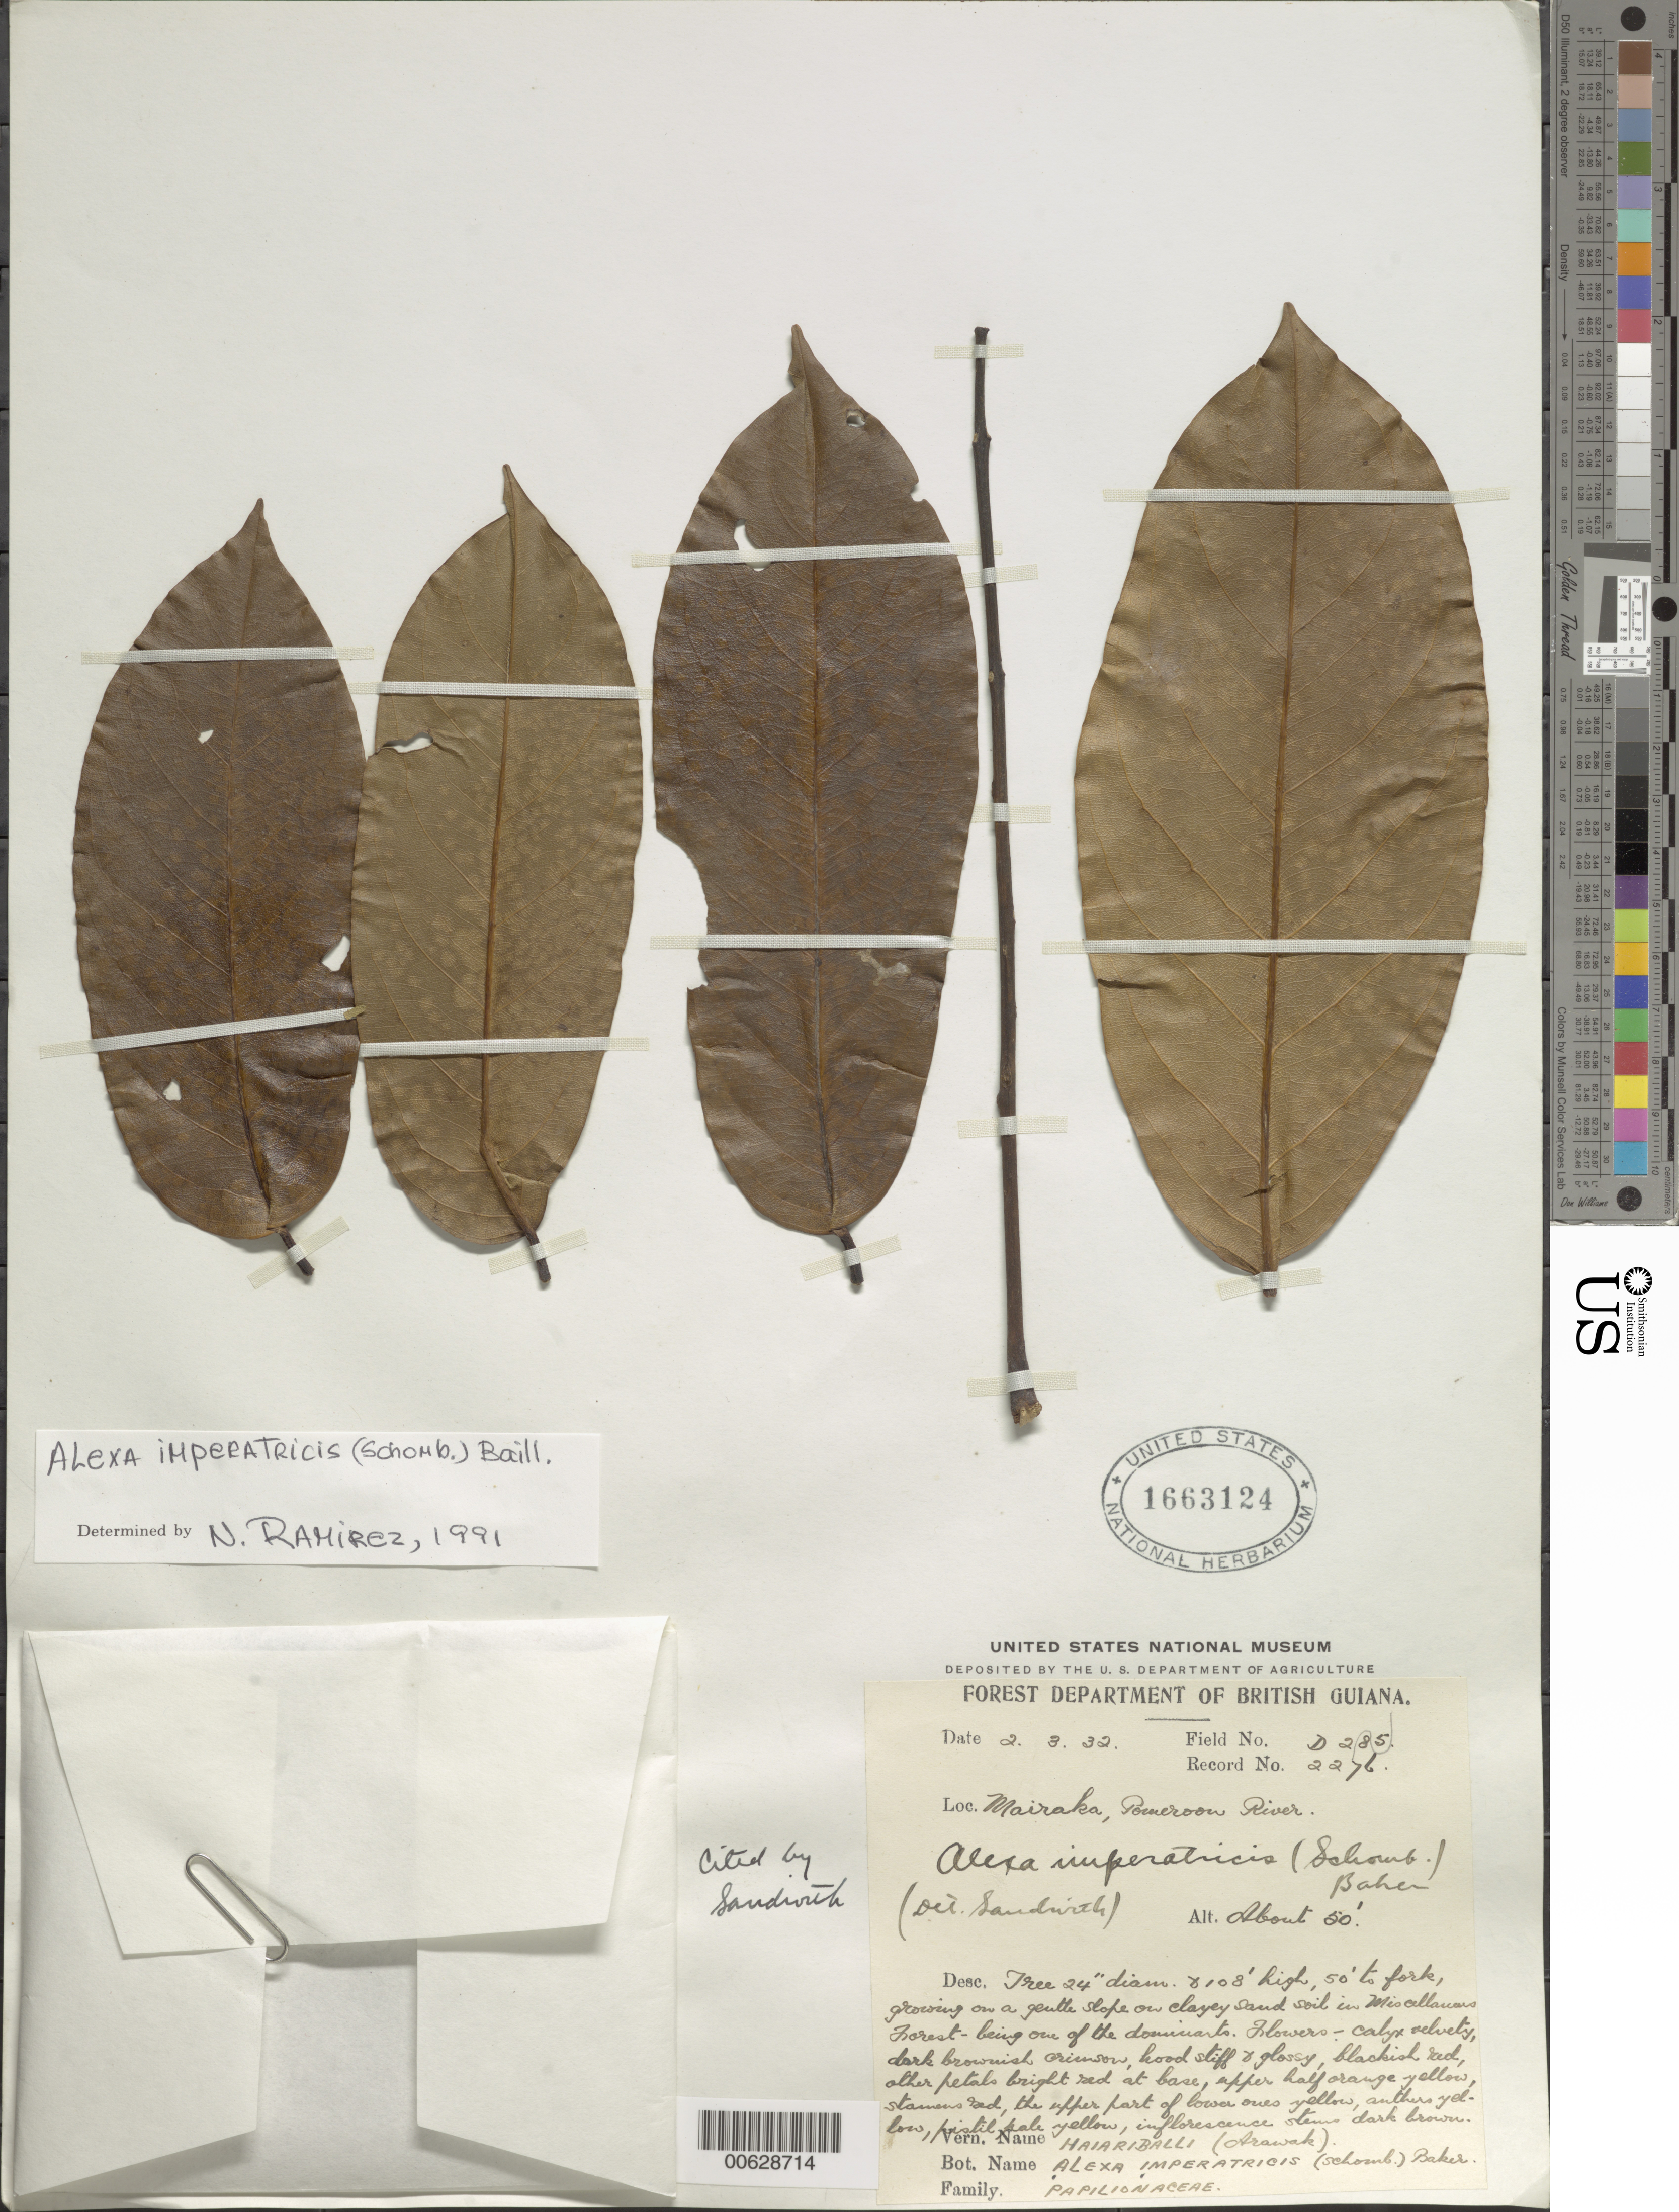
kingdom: Plantae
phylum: Tracheophyta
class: Magnoliopsida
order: Fabales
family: Fabaceae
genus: Alexa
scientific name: Alexa imperatricis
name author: (R.H. Schomb.) Baill.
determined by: Ramírez, N.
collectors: Forest Dept. B. G. & British Guiana Forestry Dept.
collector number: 2276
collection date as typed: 2-Mar-32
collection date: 1932-03-02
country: Guyana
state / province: Pomeroon-Supenaam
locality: Mairaka, Pomeroon R.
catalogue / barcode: US 1663124